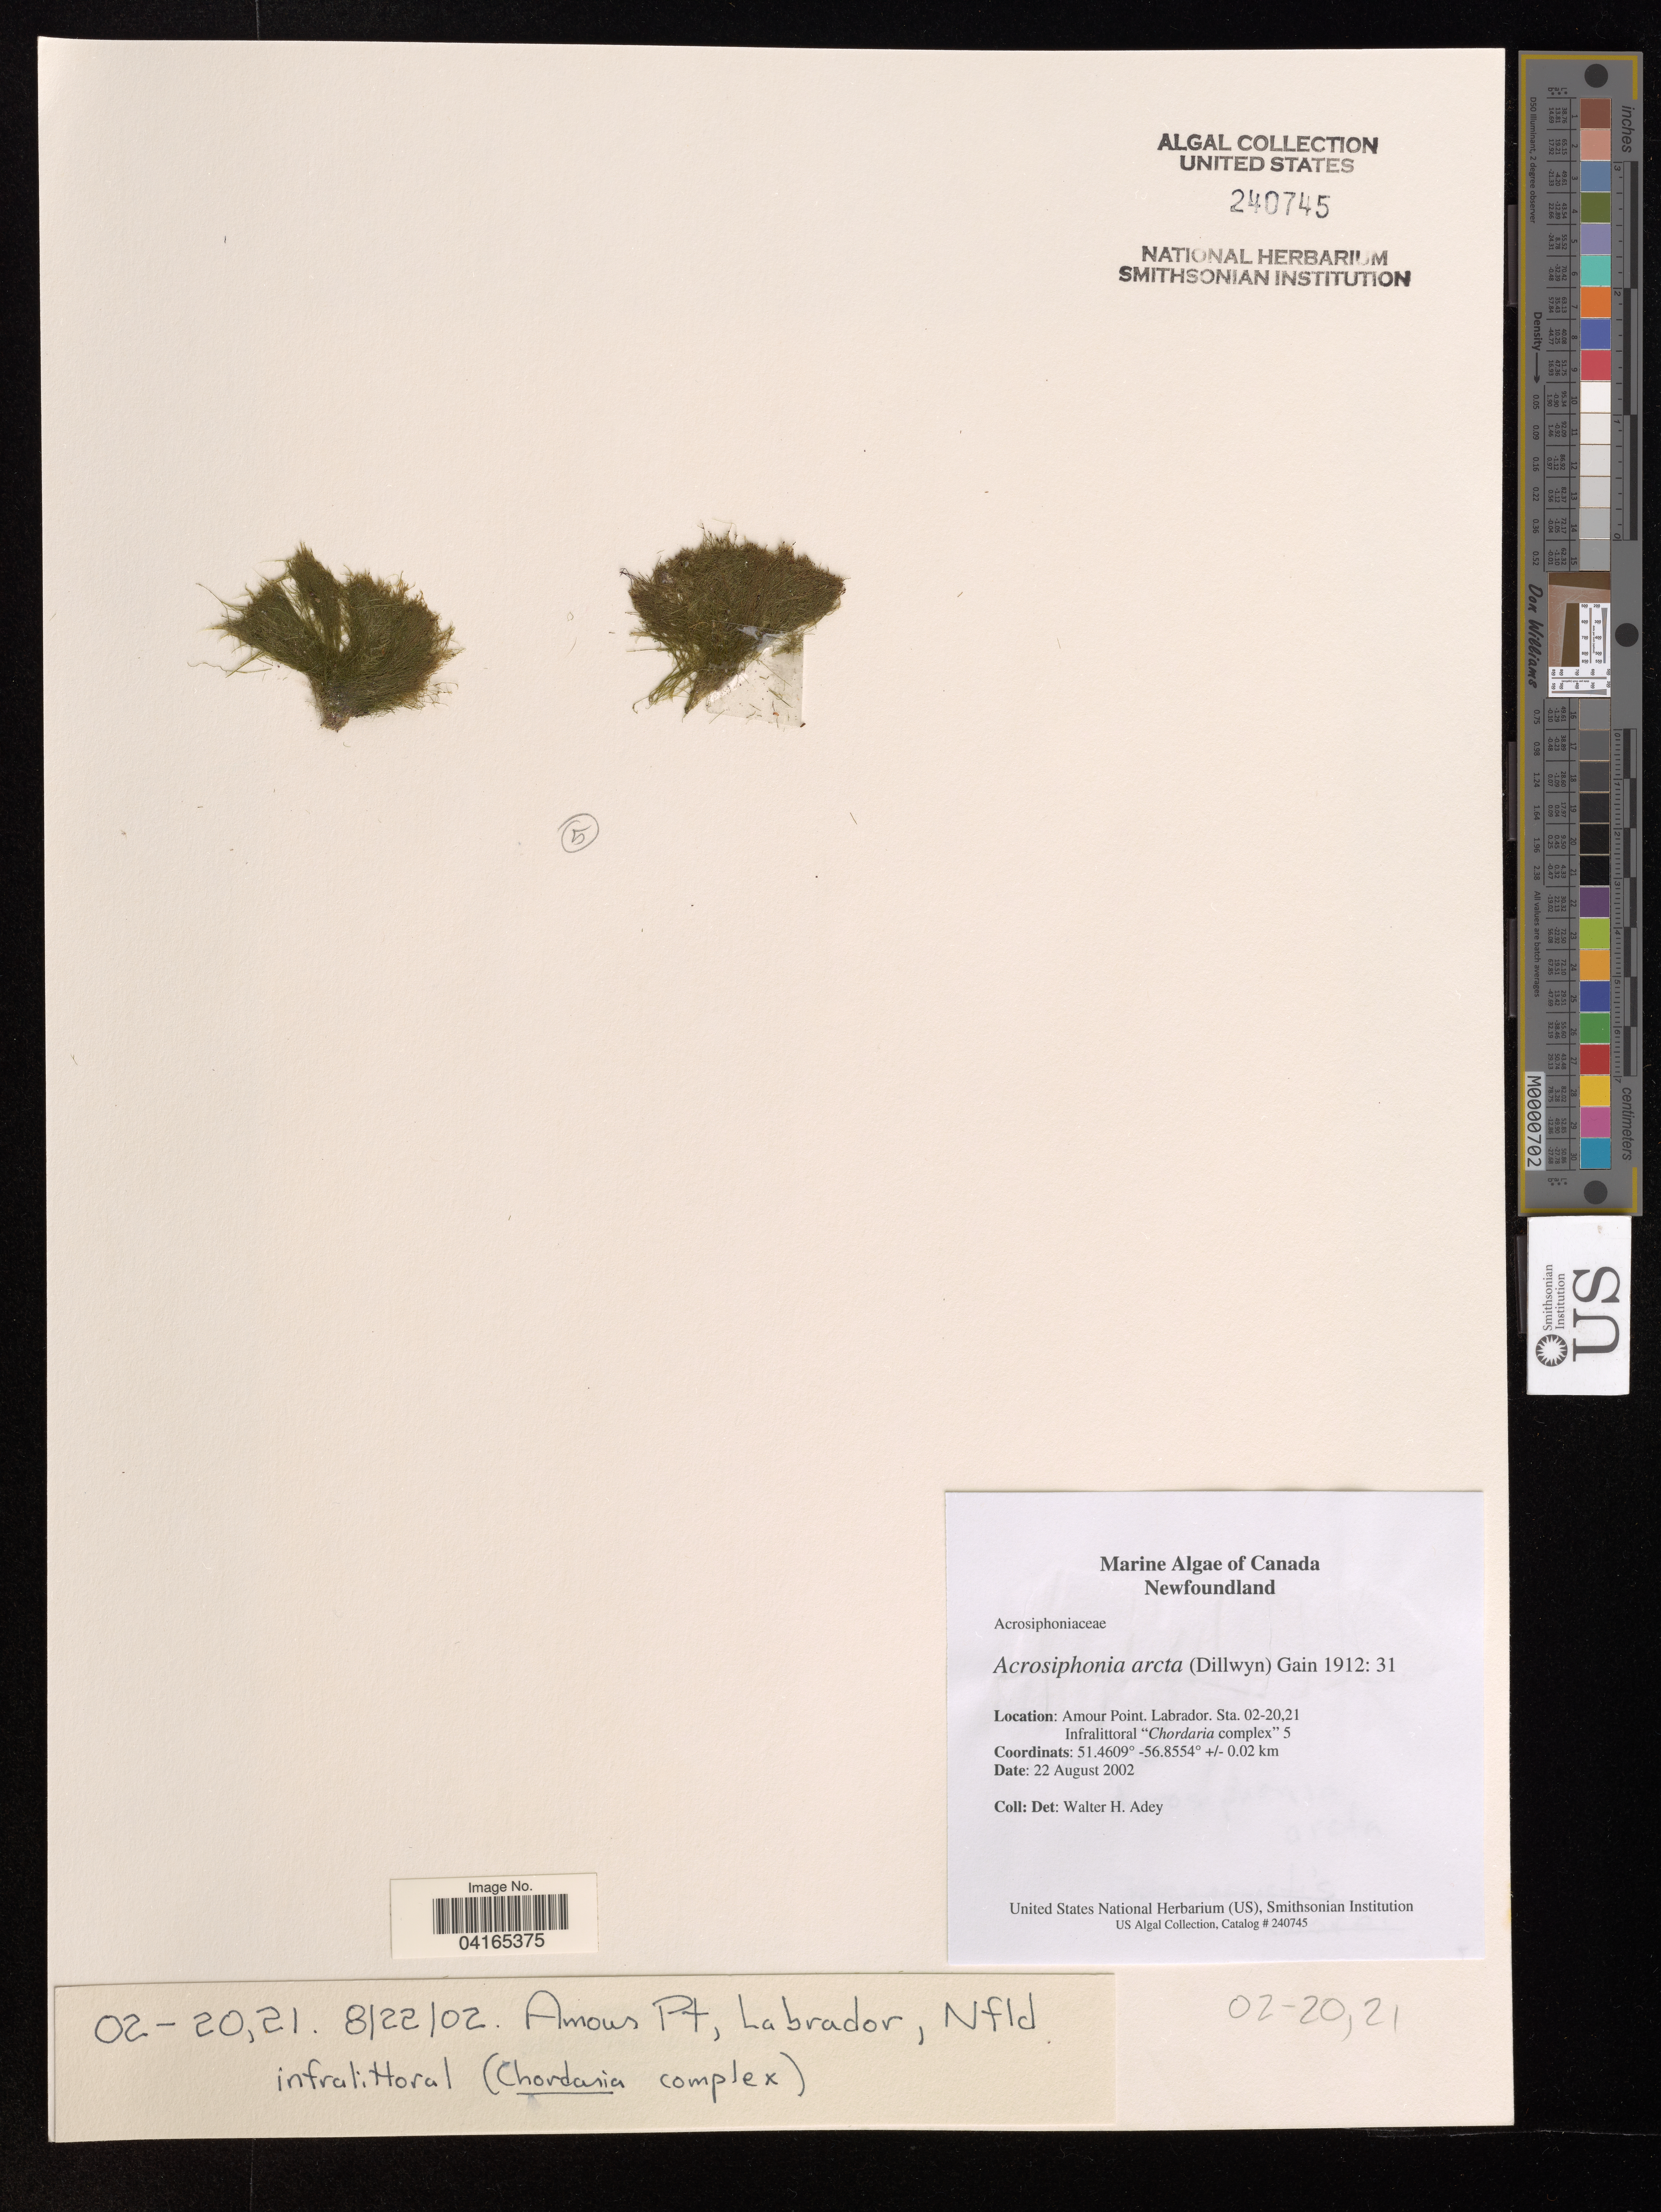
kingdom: Plantae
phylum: Chlorophyta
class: Ulvophyceae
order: Ulotrichales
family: Ulotrichaceae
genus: Acrosiphonia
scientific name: Acrosiphonia arcta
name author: (Dillwyn) Gain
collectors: W. H. Adey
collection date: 2002-08-22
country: Canada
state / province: Newfoundland and Labrador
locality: Labrador, Armour Point. Sta. 02-20,21. Infralittoral "Chordaria complex" 5.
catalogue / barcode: US 240745